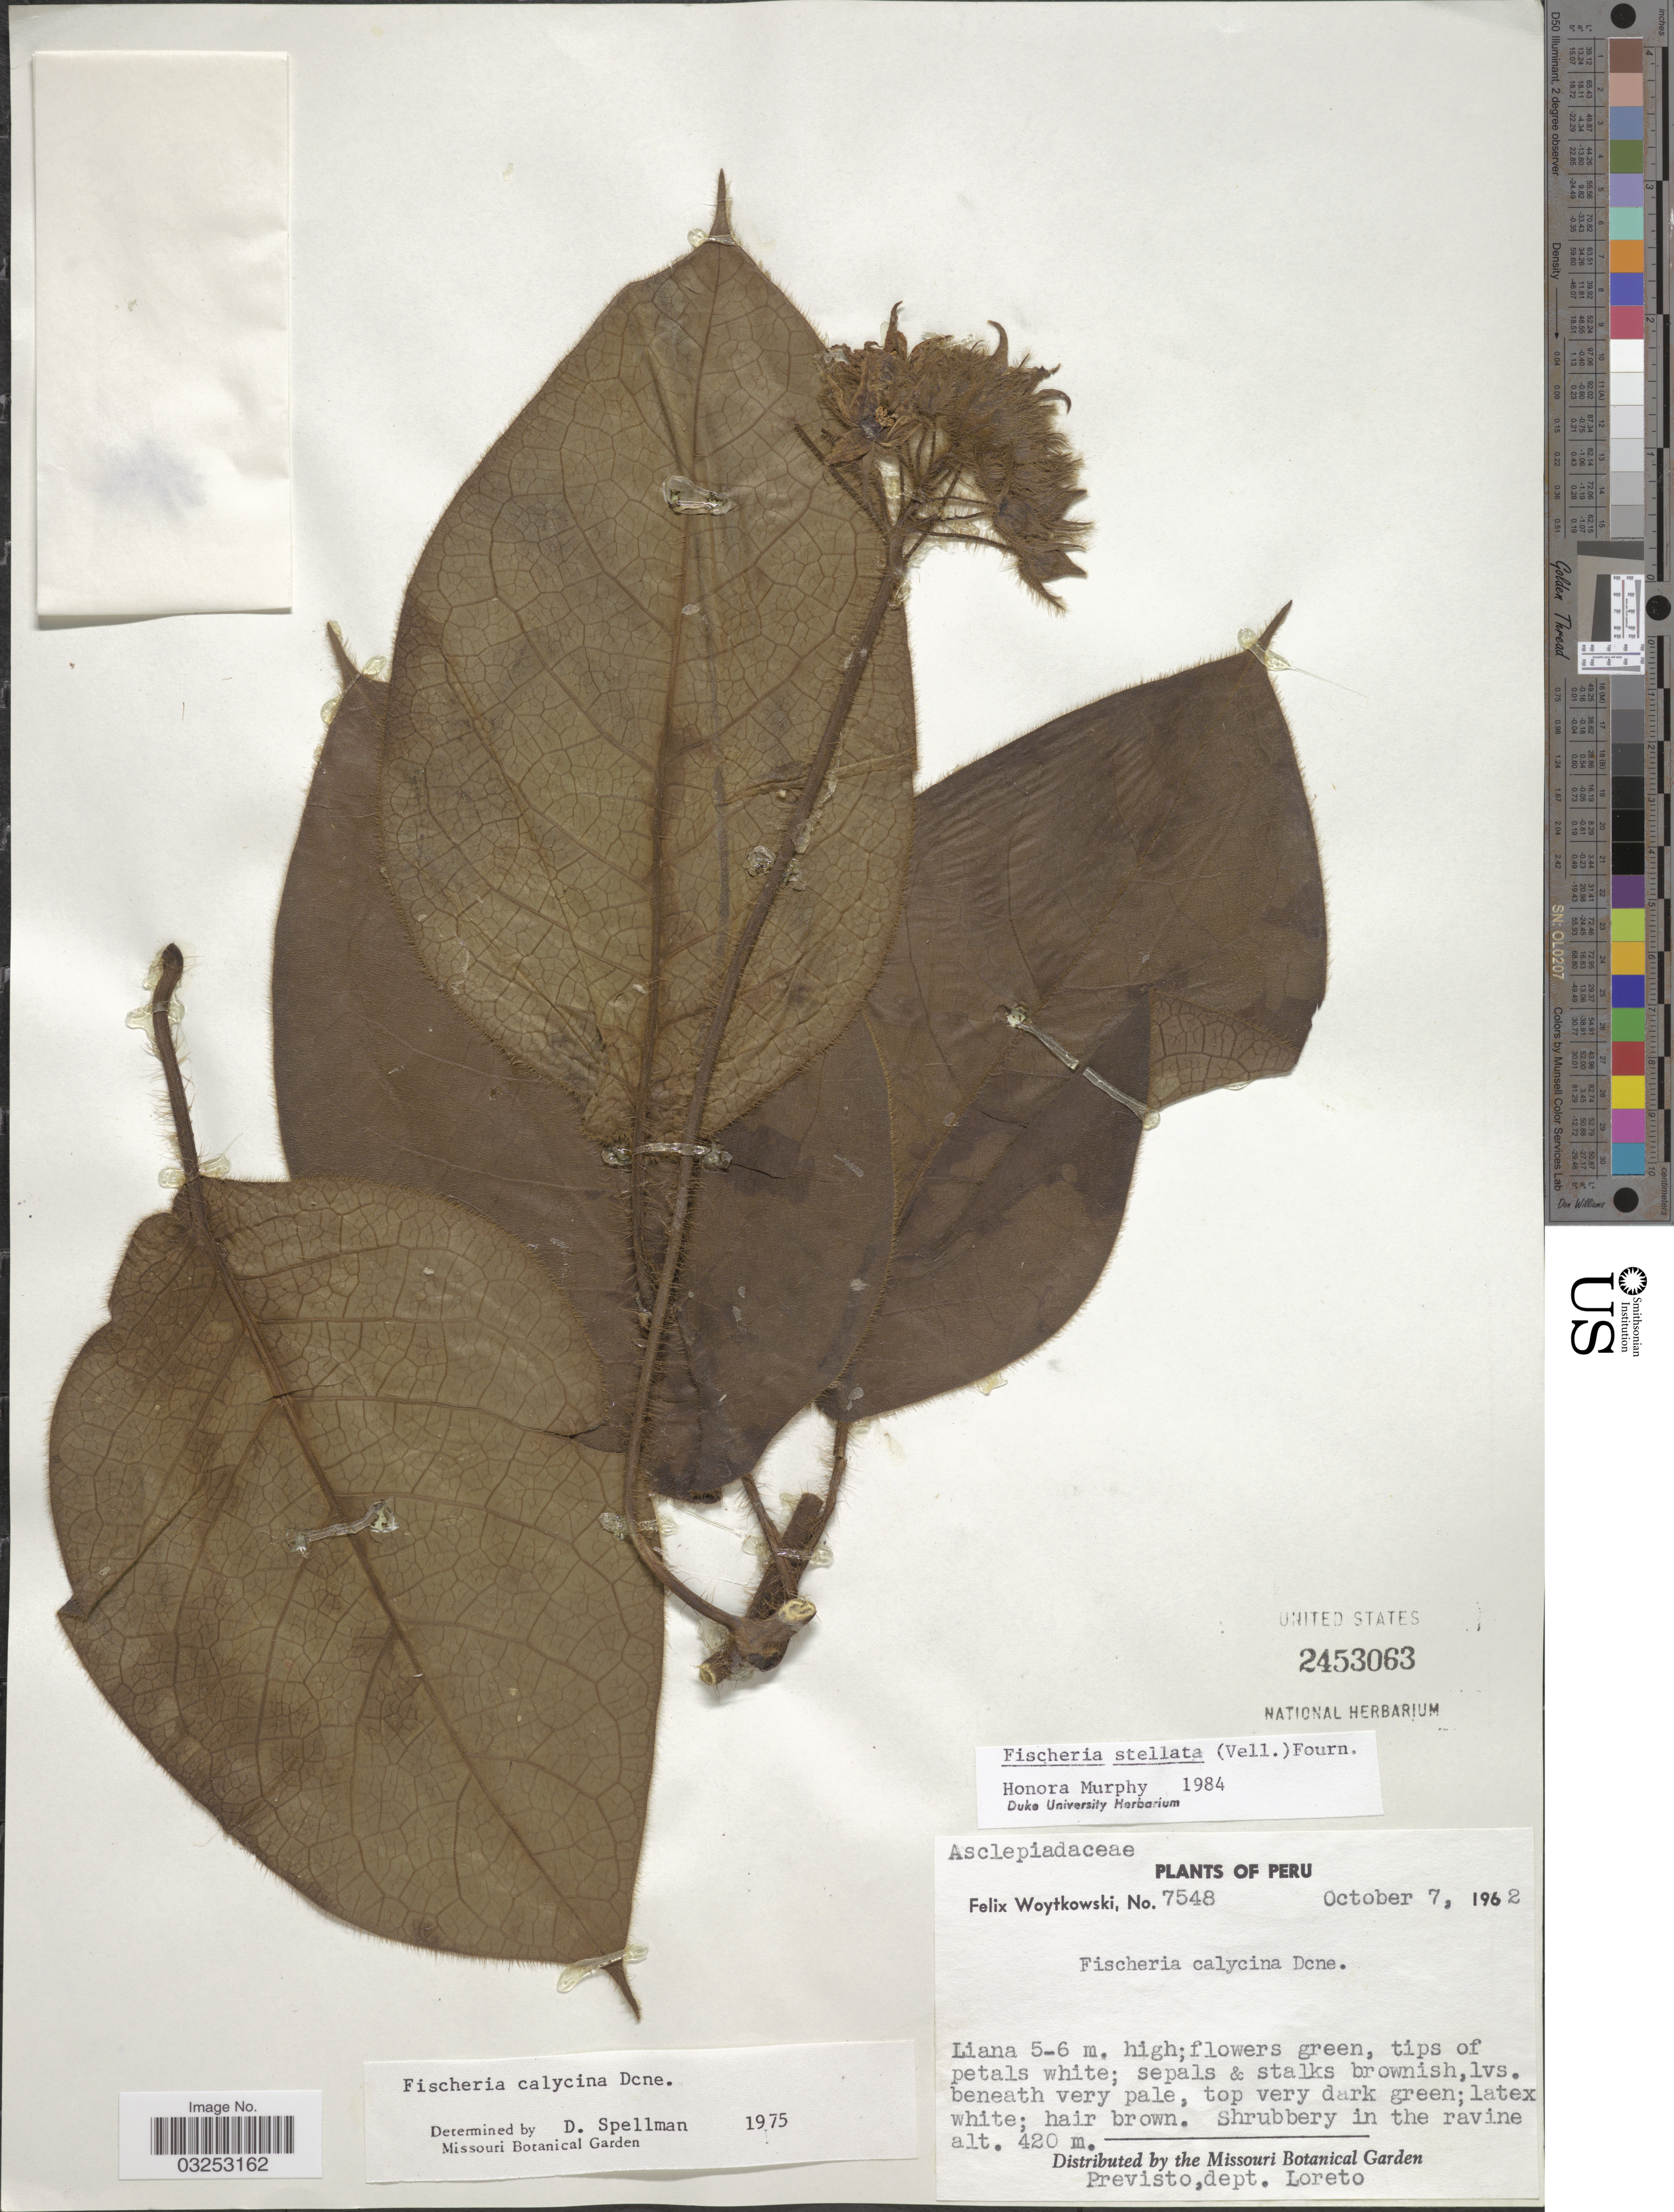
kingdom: Plantae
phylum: Tracheophyta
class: Magnoliopsida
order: Gentianales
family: Apocynaceae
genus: Fischeria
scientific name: Fischeria stellata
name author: (Vell.) E. Fourn.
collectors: F. Woytkowski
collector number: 7548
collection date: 1962-10-07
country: Peru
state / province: Loreto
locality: Previsto, dept. Loreto.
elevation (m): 420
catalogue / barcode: US 2453063